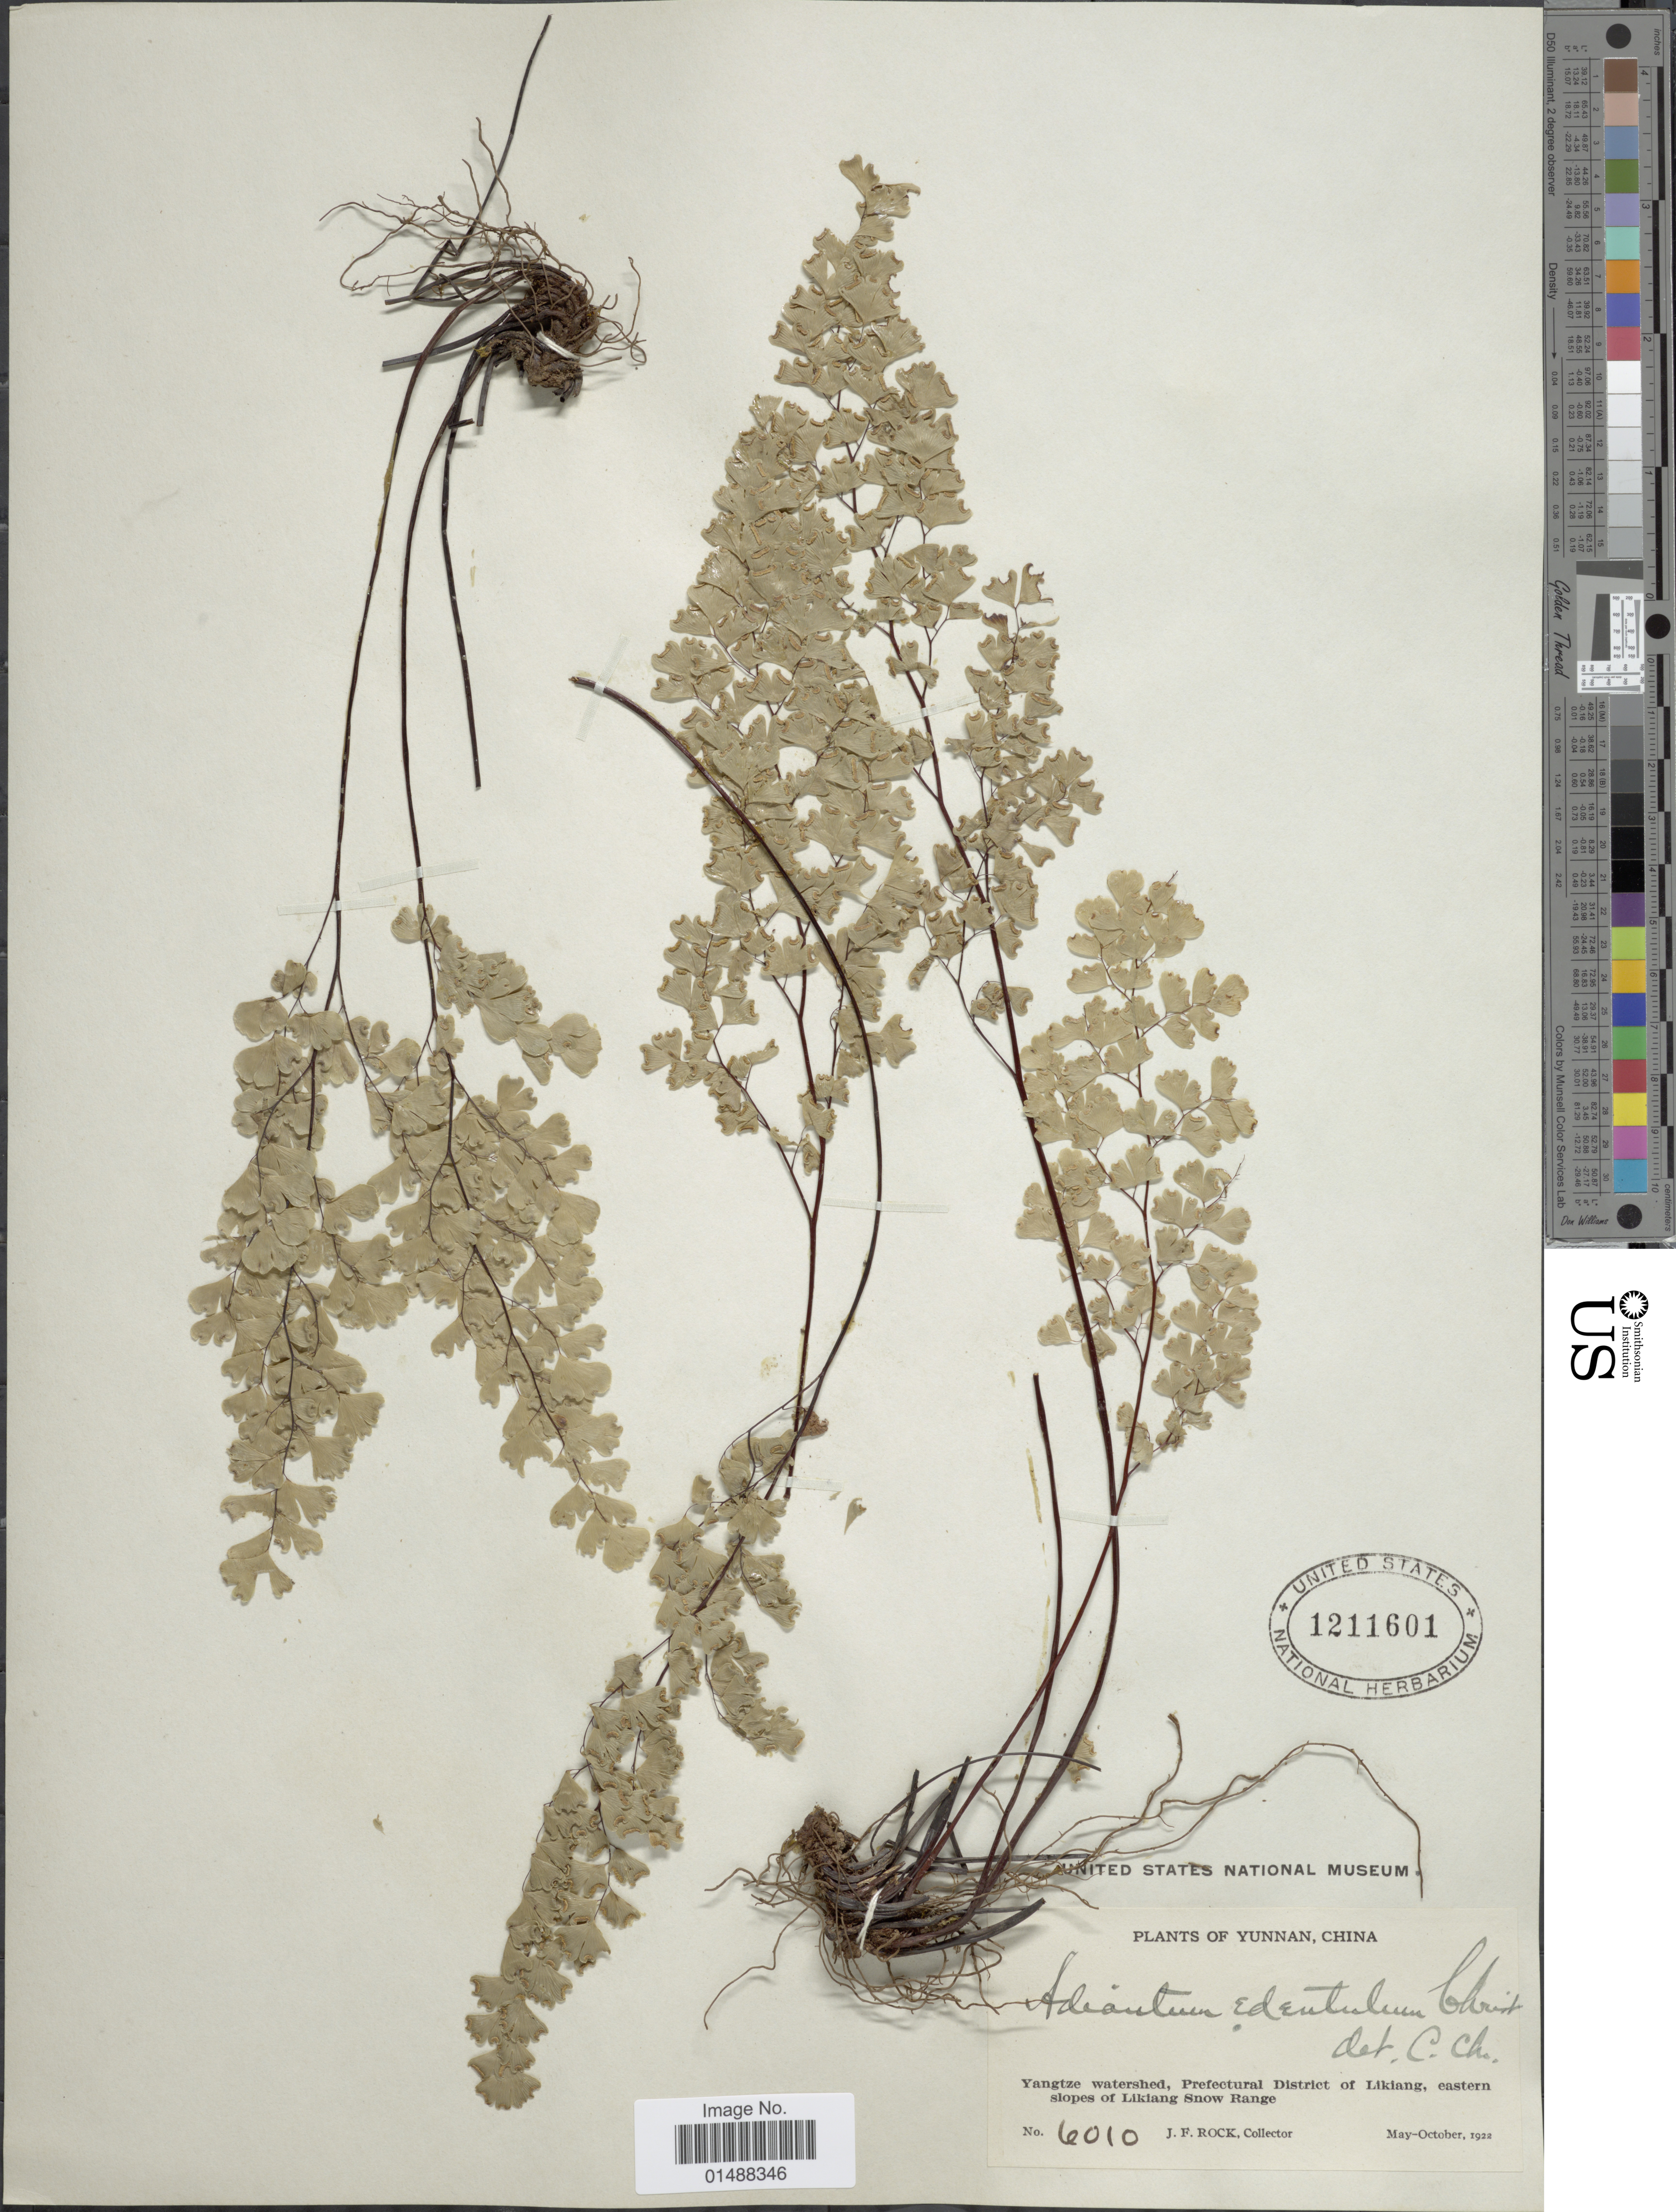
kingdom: Plantae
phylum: Tracheophyta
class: Polypodiopsida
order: Polypodiales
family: Pteridaceae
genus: Adiantum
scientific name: Adiantum edentulum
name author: Christ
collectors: J. Rock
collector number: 6010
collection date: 1922-05/1922-10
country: China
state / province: Yunnan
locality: China, Yunnan, Yangtze watershed, Prefectural District of Likiang, eastern slopes of Likiang Snow Range.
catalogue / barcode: US 1211601